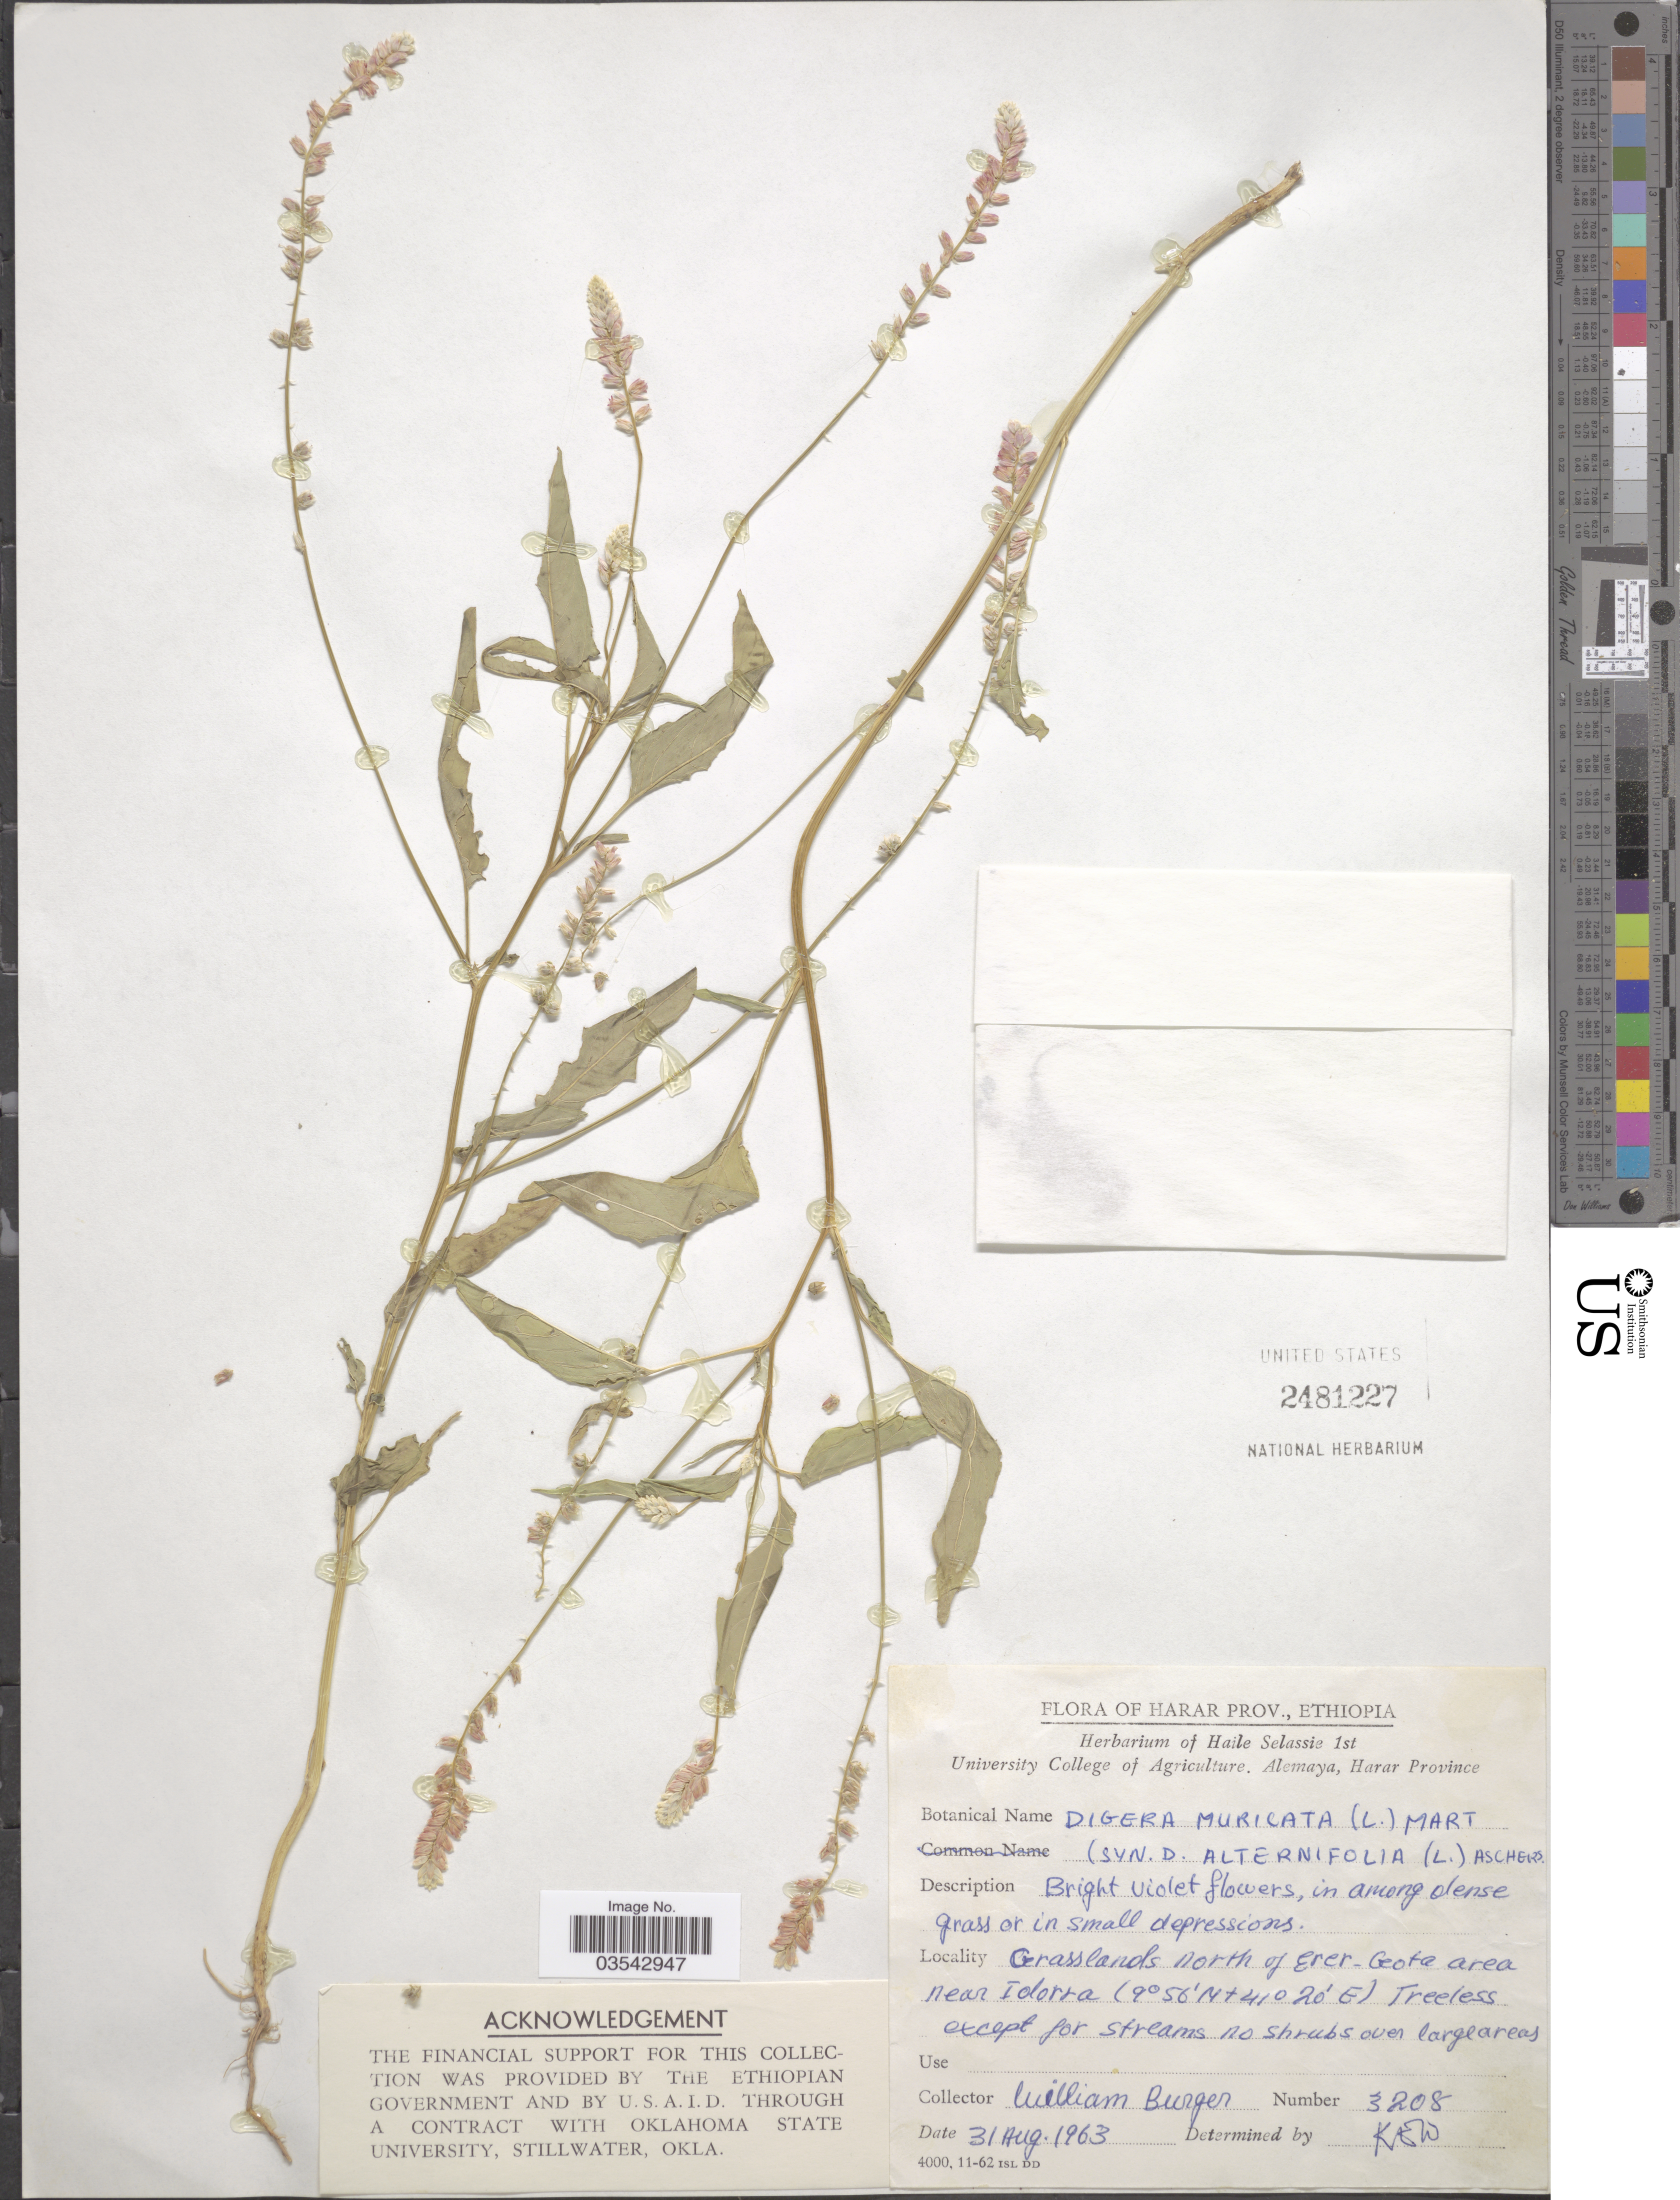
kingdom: Plantae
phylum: Tracheophyta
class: Magnoliopsida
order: Caryophyllales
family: Amaranthaceae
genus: Digera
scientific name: Digera muricata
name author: (L.) Mart.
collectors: W. Burger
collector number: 3208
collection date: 1963-08-31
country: Ethiopia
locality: Harar Prov. Grasslands north of Erer. Geota area near Idorra.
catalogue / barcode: US 2481227